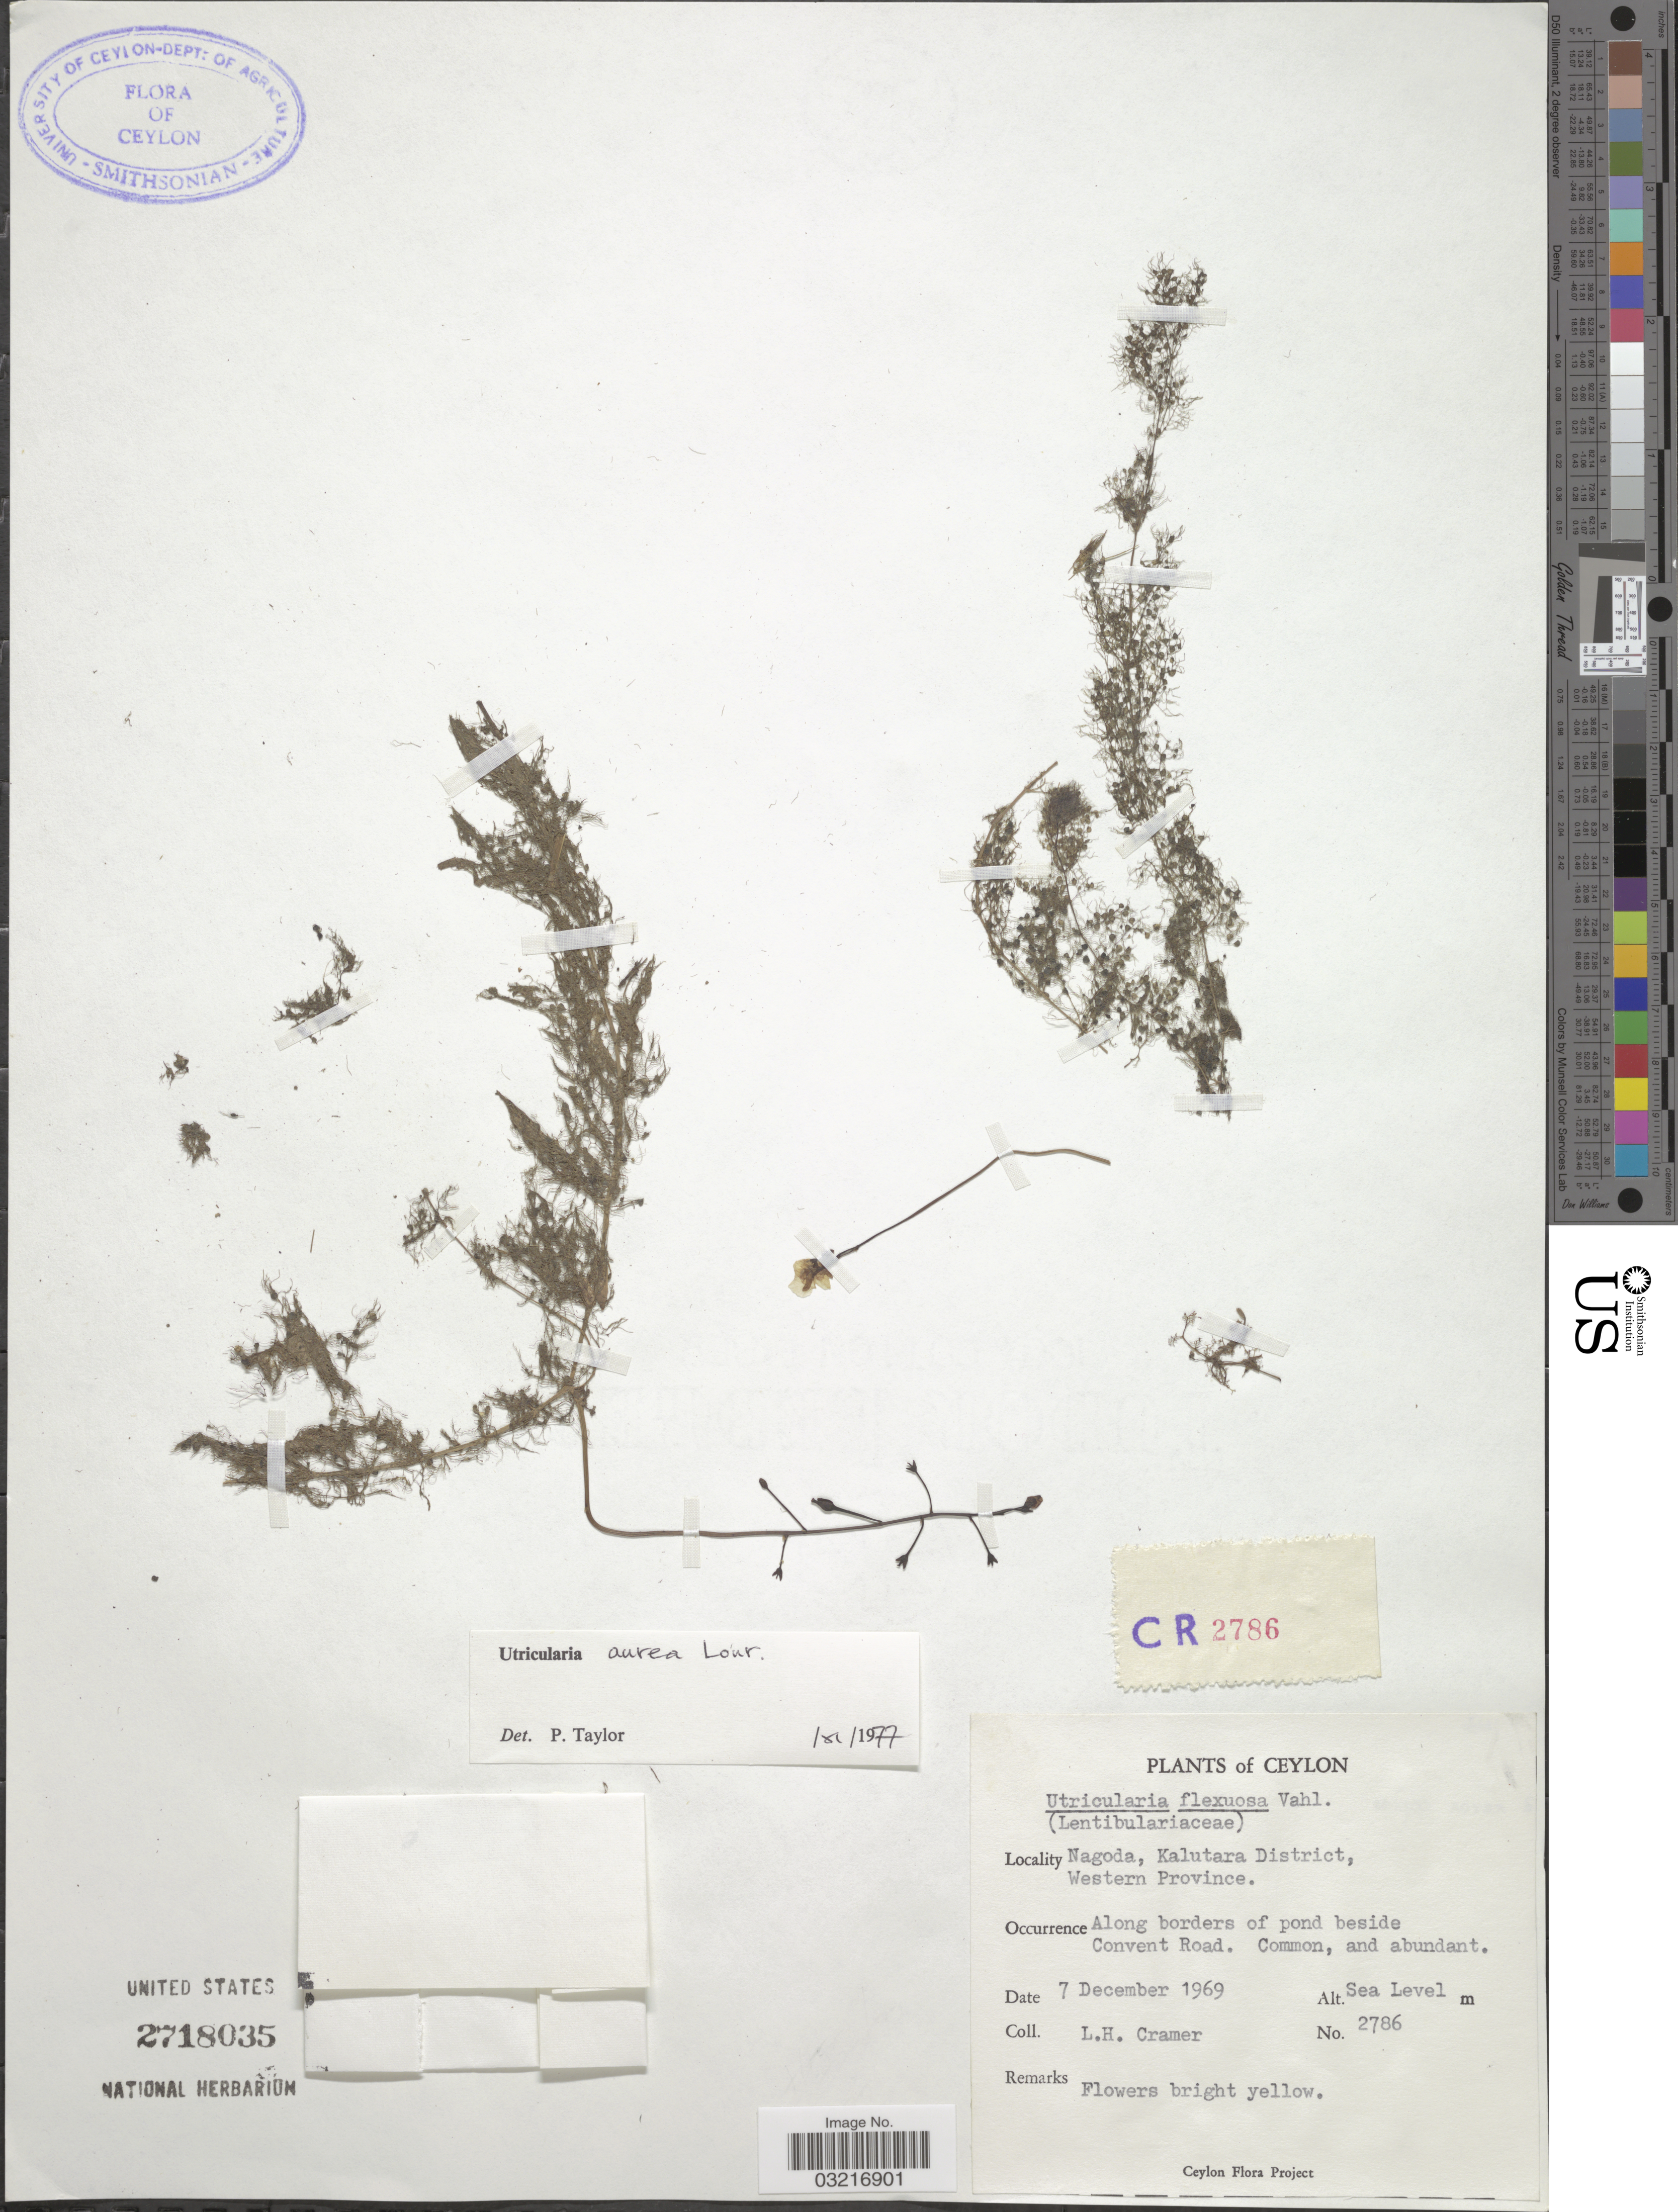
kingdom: Plantae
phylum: Tracheophyta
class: Magnoliopsida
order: Lamiales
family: Lentibulariaceae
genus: Utricularia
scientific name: Utricularia aurea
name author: Lour.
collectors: L. H. Cramer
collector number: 2786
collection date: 1969-12-07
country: Sri Lanka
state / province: Western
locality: Ceylon, Nagoda, Kalutara District, Along borders of pond beside Convent Road.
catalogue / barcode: US 2718035